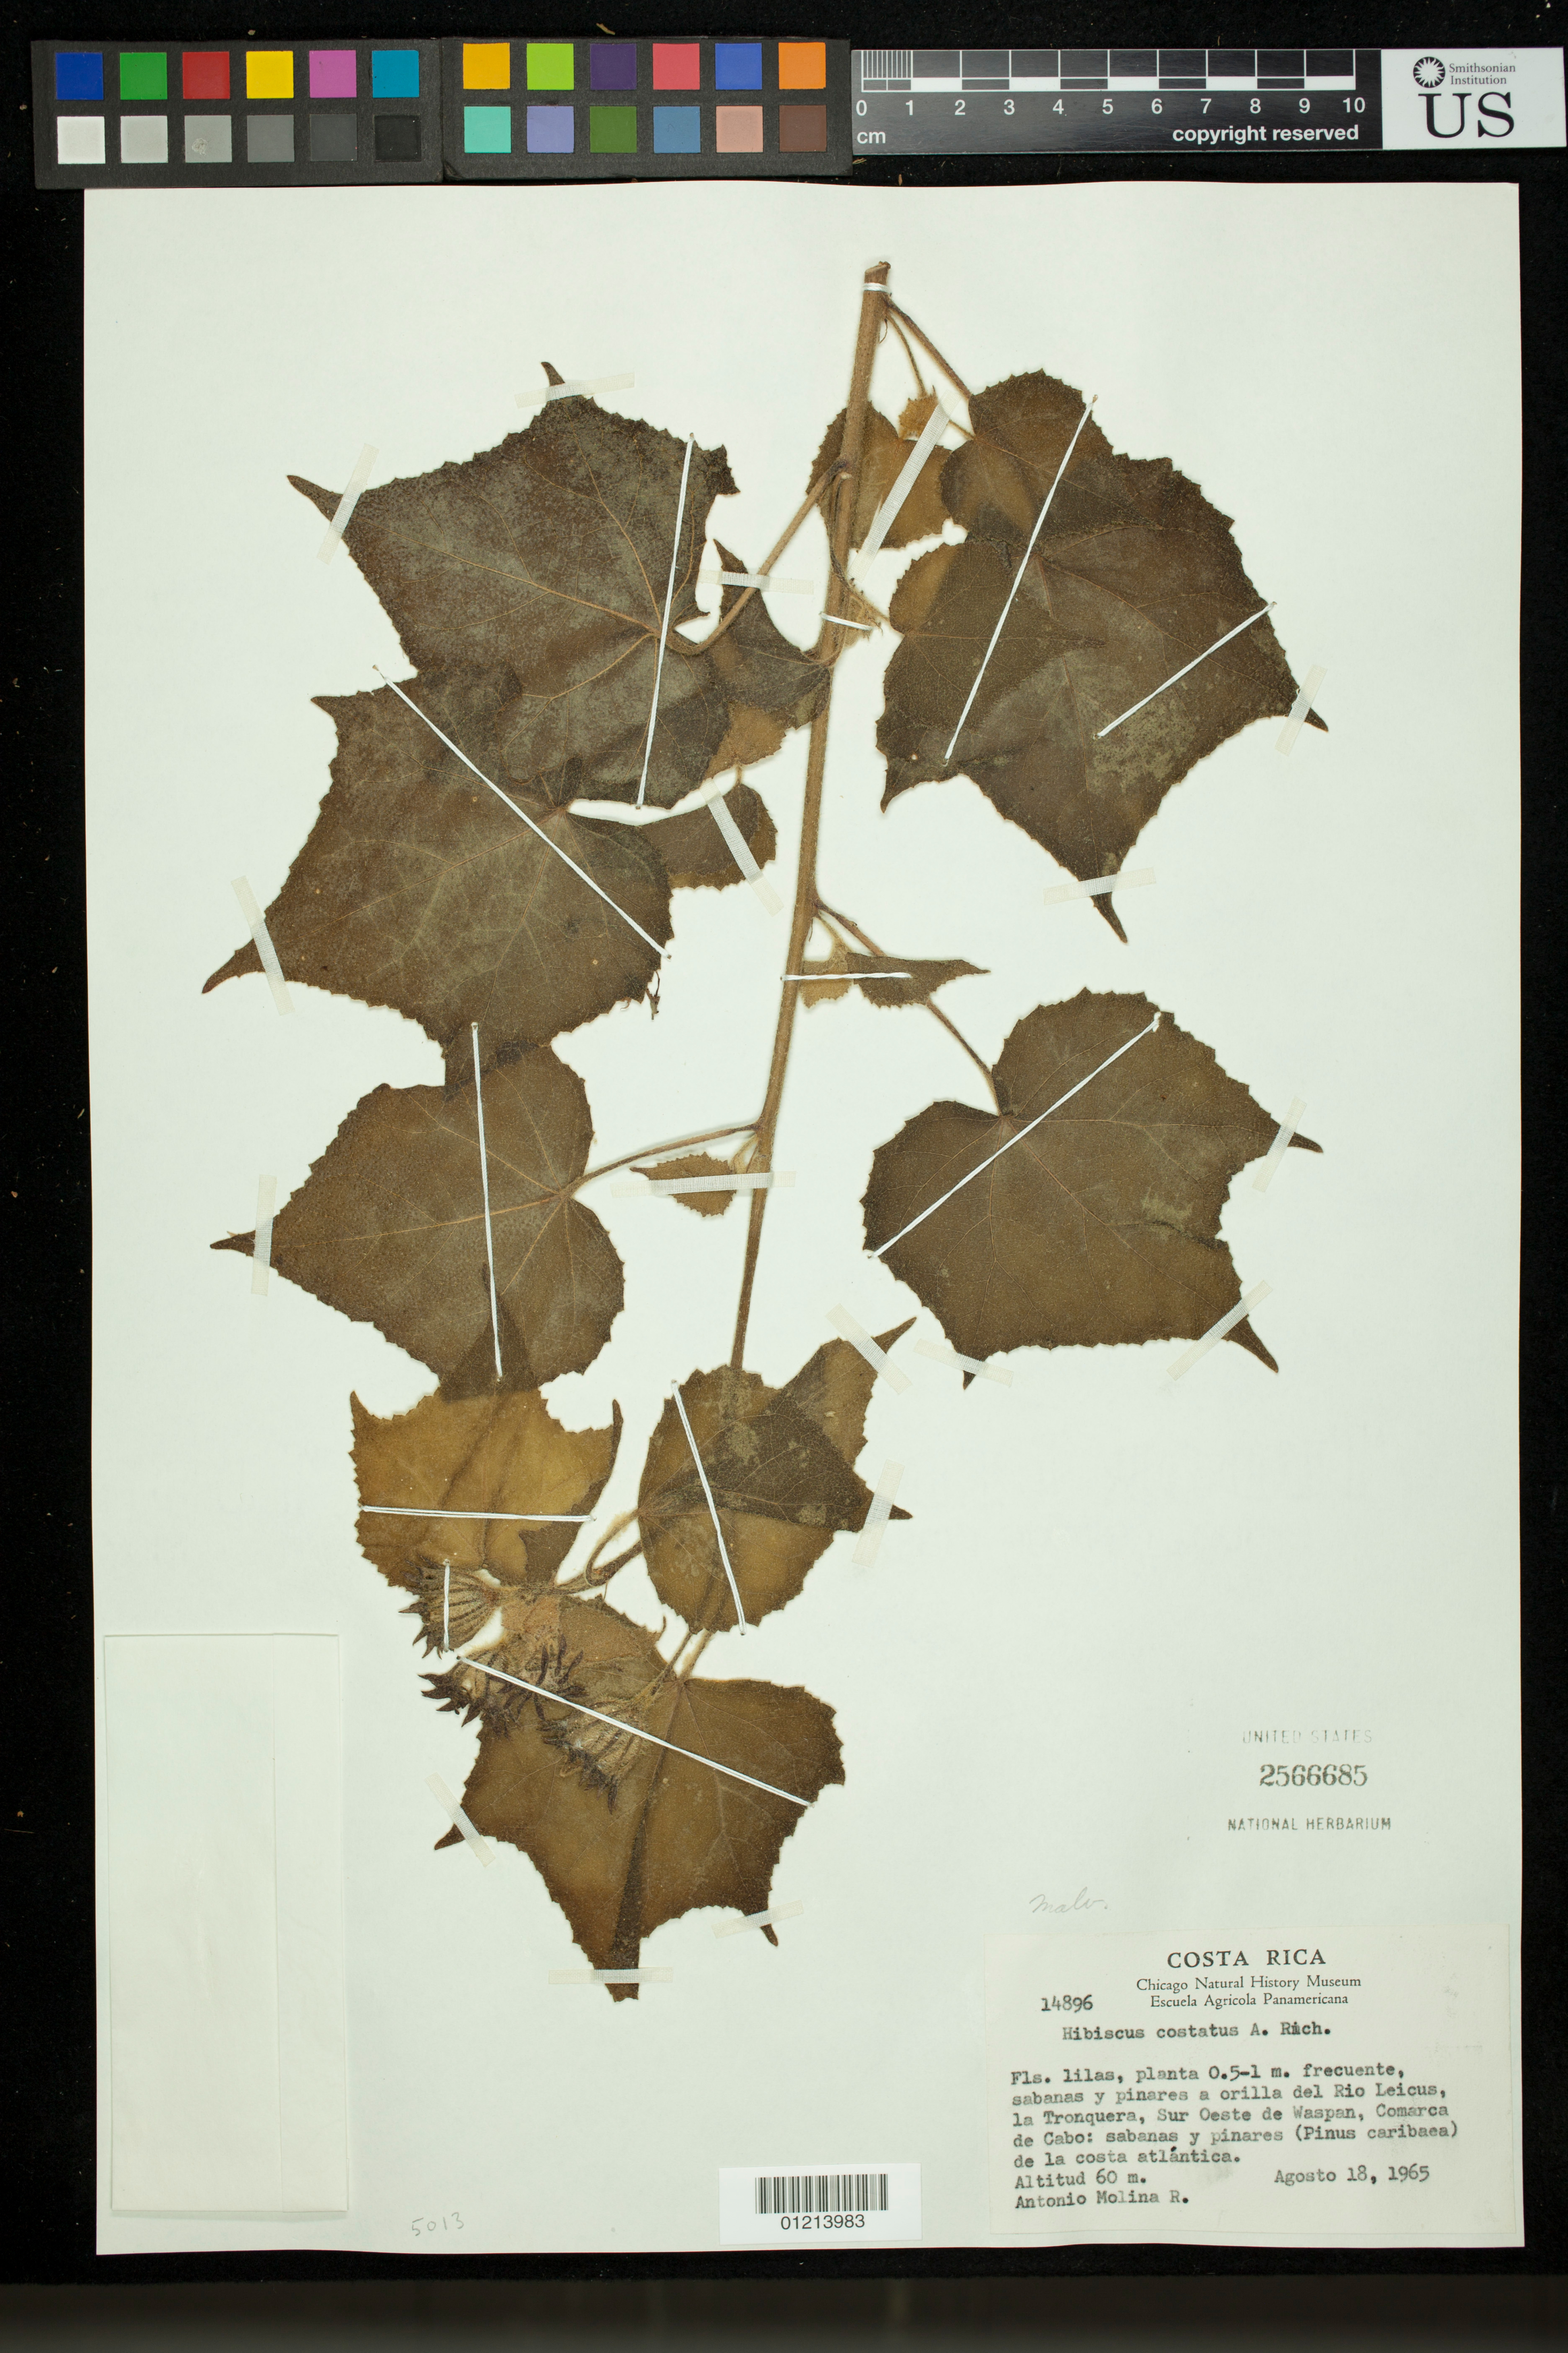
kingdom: Plantae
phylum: Tracheophyta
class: Magnoliopsida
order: Malvales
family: Malvaceae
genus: Sabdariffa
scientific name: Sabdariffa costata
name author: (A. Rich.) M.M. Hanes & R.L. Barrett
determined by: Dorr, Laurence J., Curator (BOT), Smithsonian Institution - National Museum of Natural History (UNITED STATES)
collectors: A. Molina R.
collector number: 14896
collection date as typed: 18 Aug 1965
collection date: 1965-08-18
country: Nicaragua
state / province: Atlántico Norte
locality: Sabanas y pinares a orilla del Rio Leicus, la Tronquera, Sur Oeste de Waspan, Comarca de Cabo: sabanas y pinares (Pinus caribaea) de la costa atlántica.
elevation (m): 60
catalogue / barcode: US 2566685